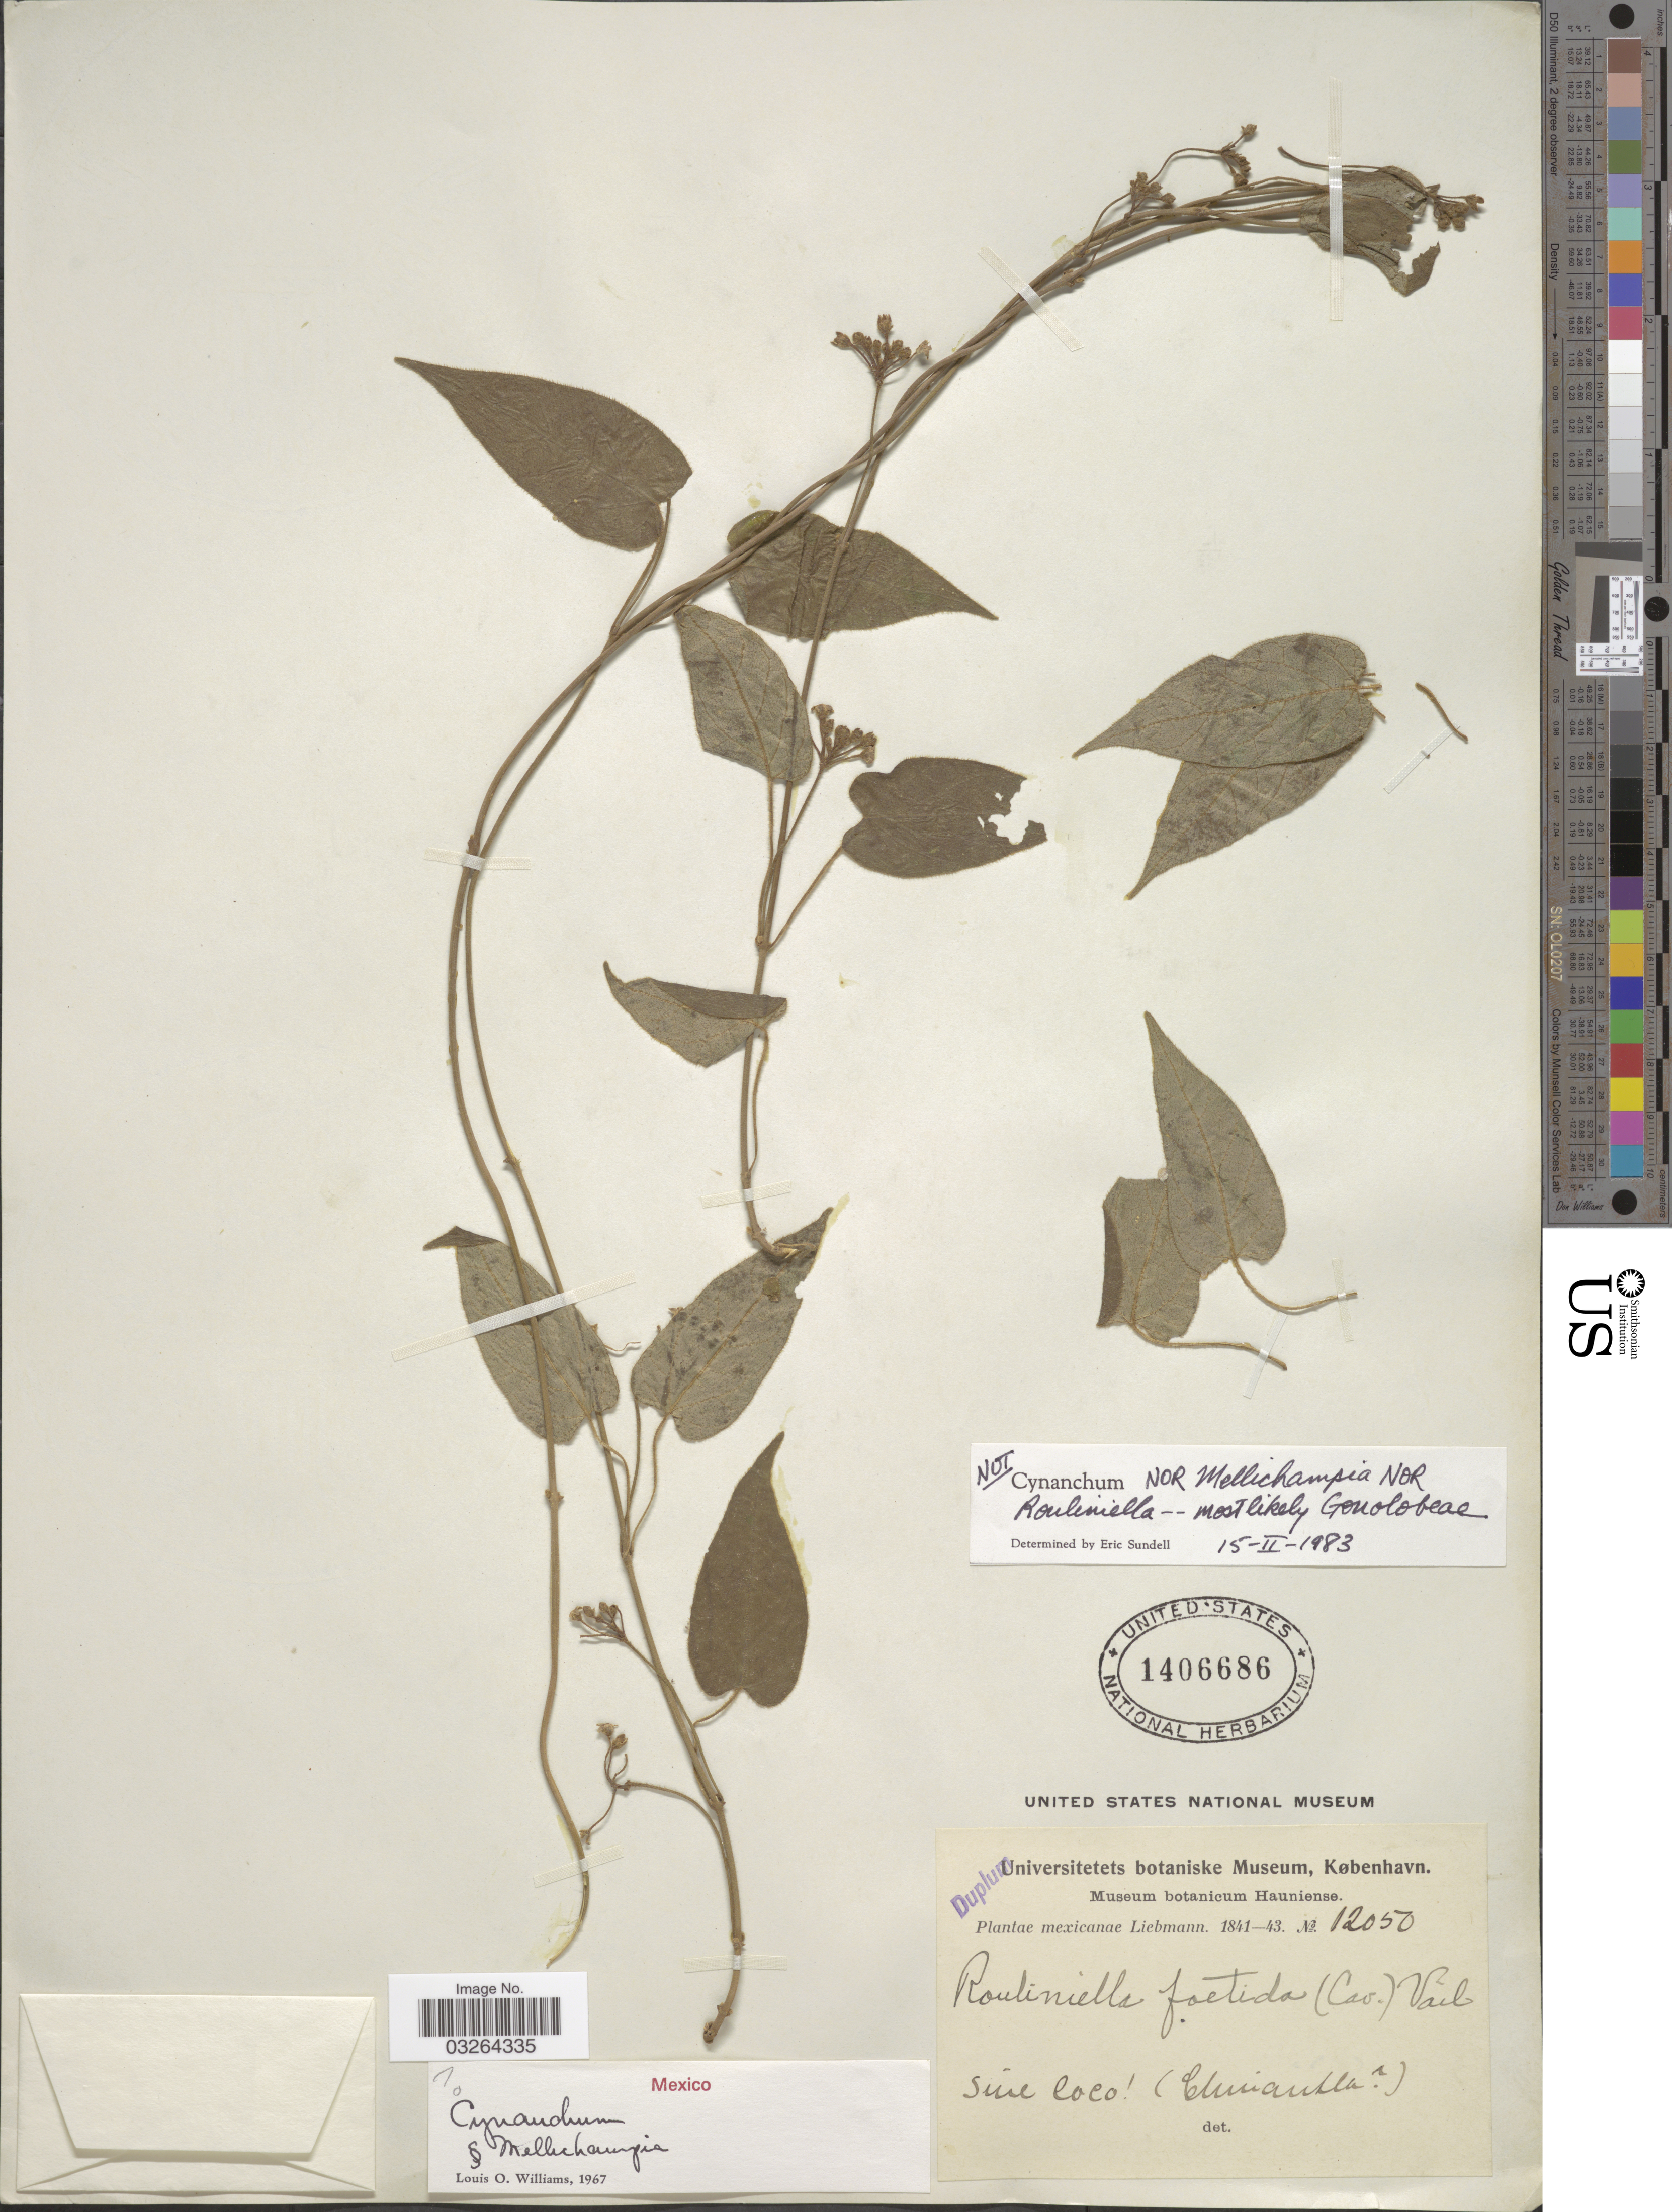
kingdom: Plantae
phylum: Tracheophyta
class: Magnoliopsida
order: Gentianales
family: Apocynaceae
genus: Cynanchum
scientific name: Cynanchum sp.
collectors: Liebmann, --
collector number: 12050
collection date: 1841/1843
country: Mexico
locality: Chinantla.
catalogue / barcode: US 1406686